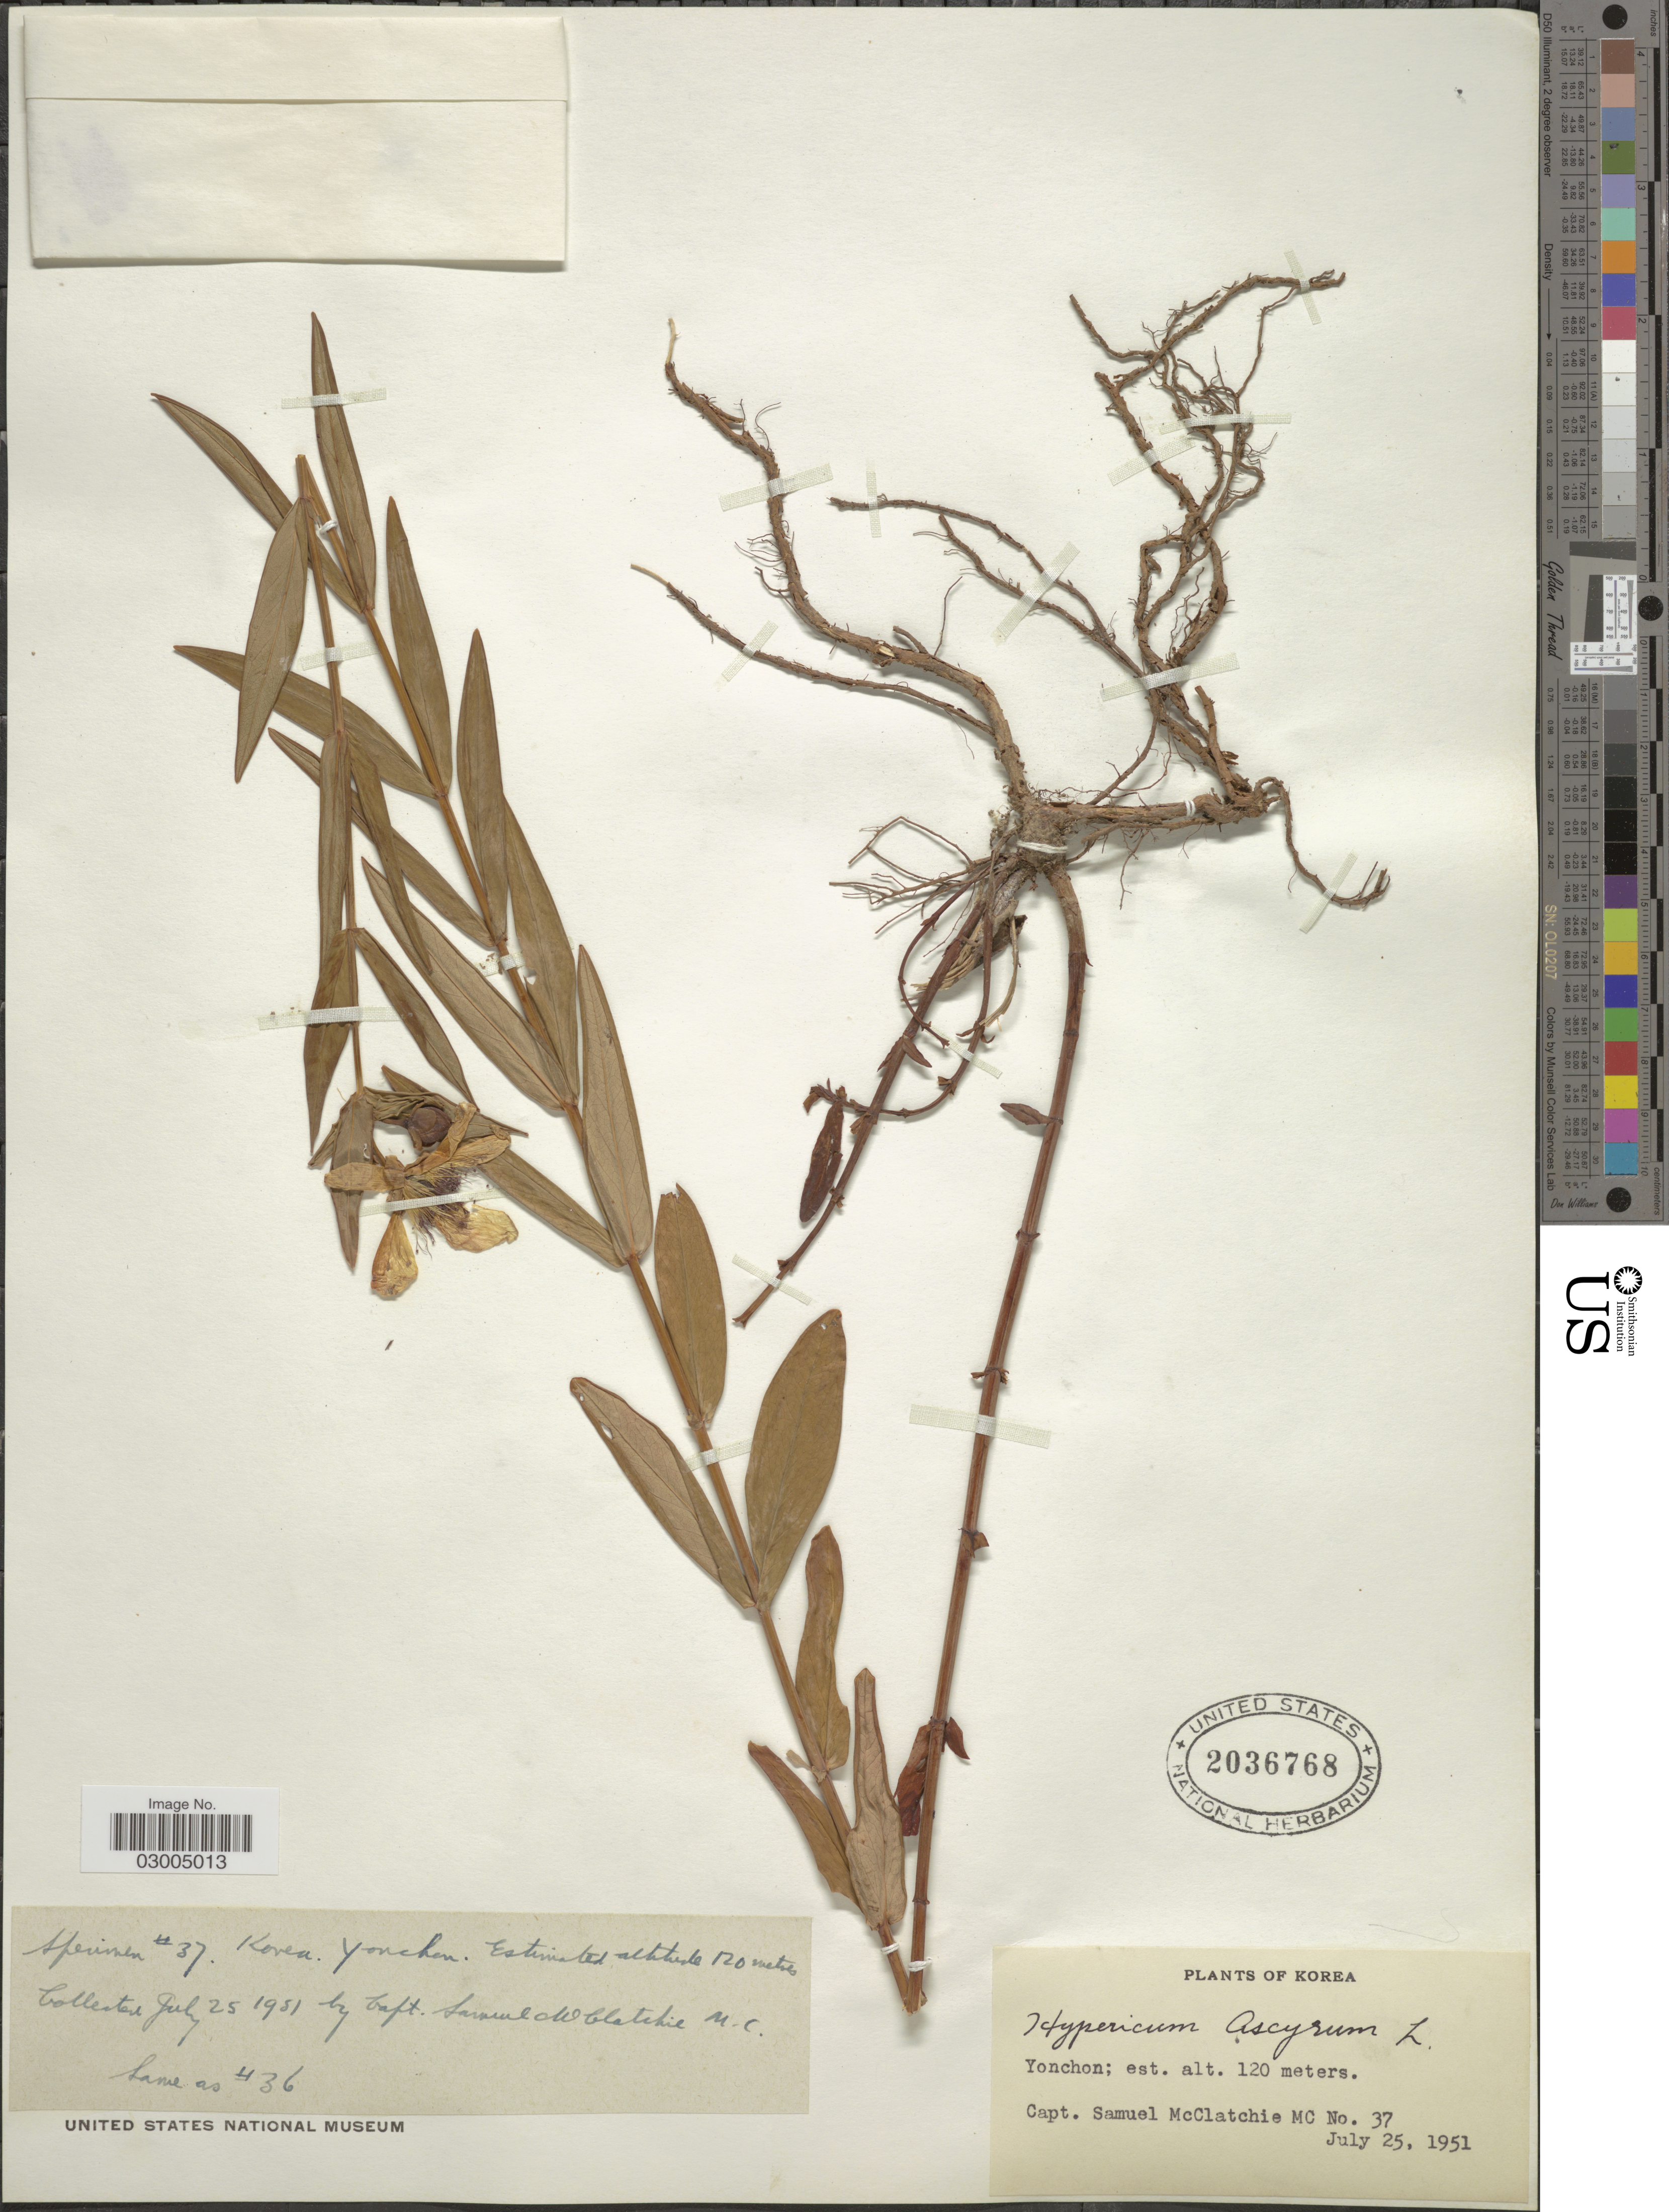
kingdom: Plantae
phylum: Tracheophyta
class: Magnoliopsida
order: Malpighiales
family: Hypericaceae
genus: Hypericum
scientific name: Hypericum ascyron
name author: L.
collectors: S. McClatchie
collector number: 37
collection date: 1951-07-25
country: South Korea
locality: Yonchon.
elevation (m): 120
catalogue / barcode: US 2036768